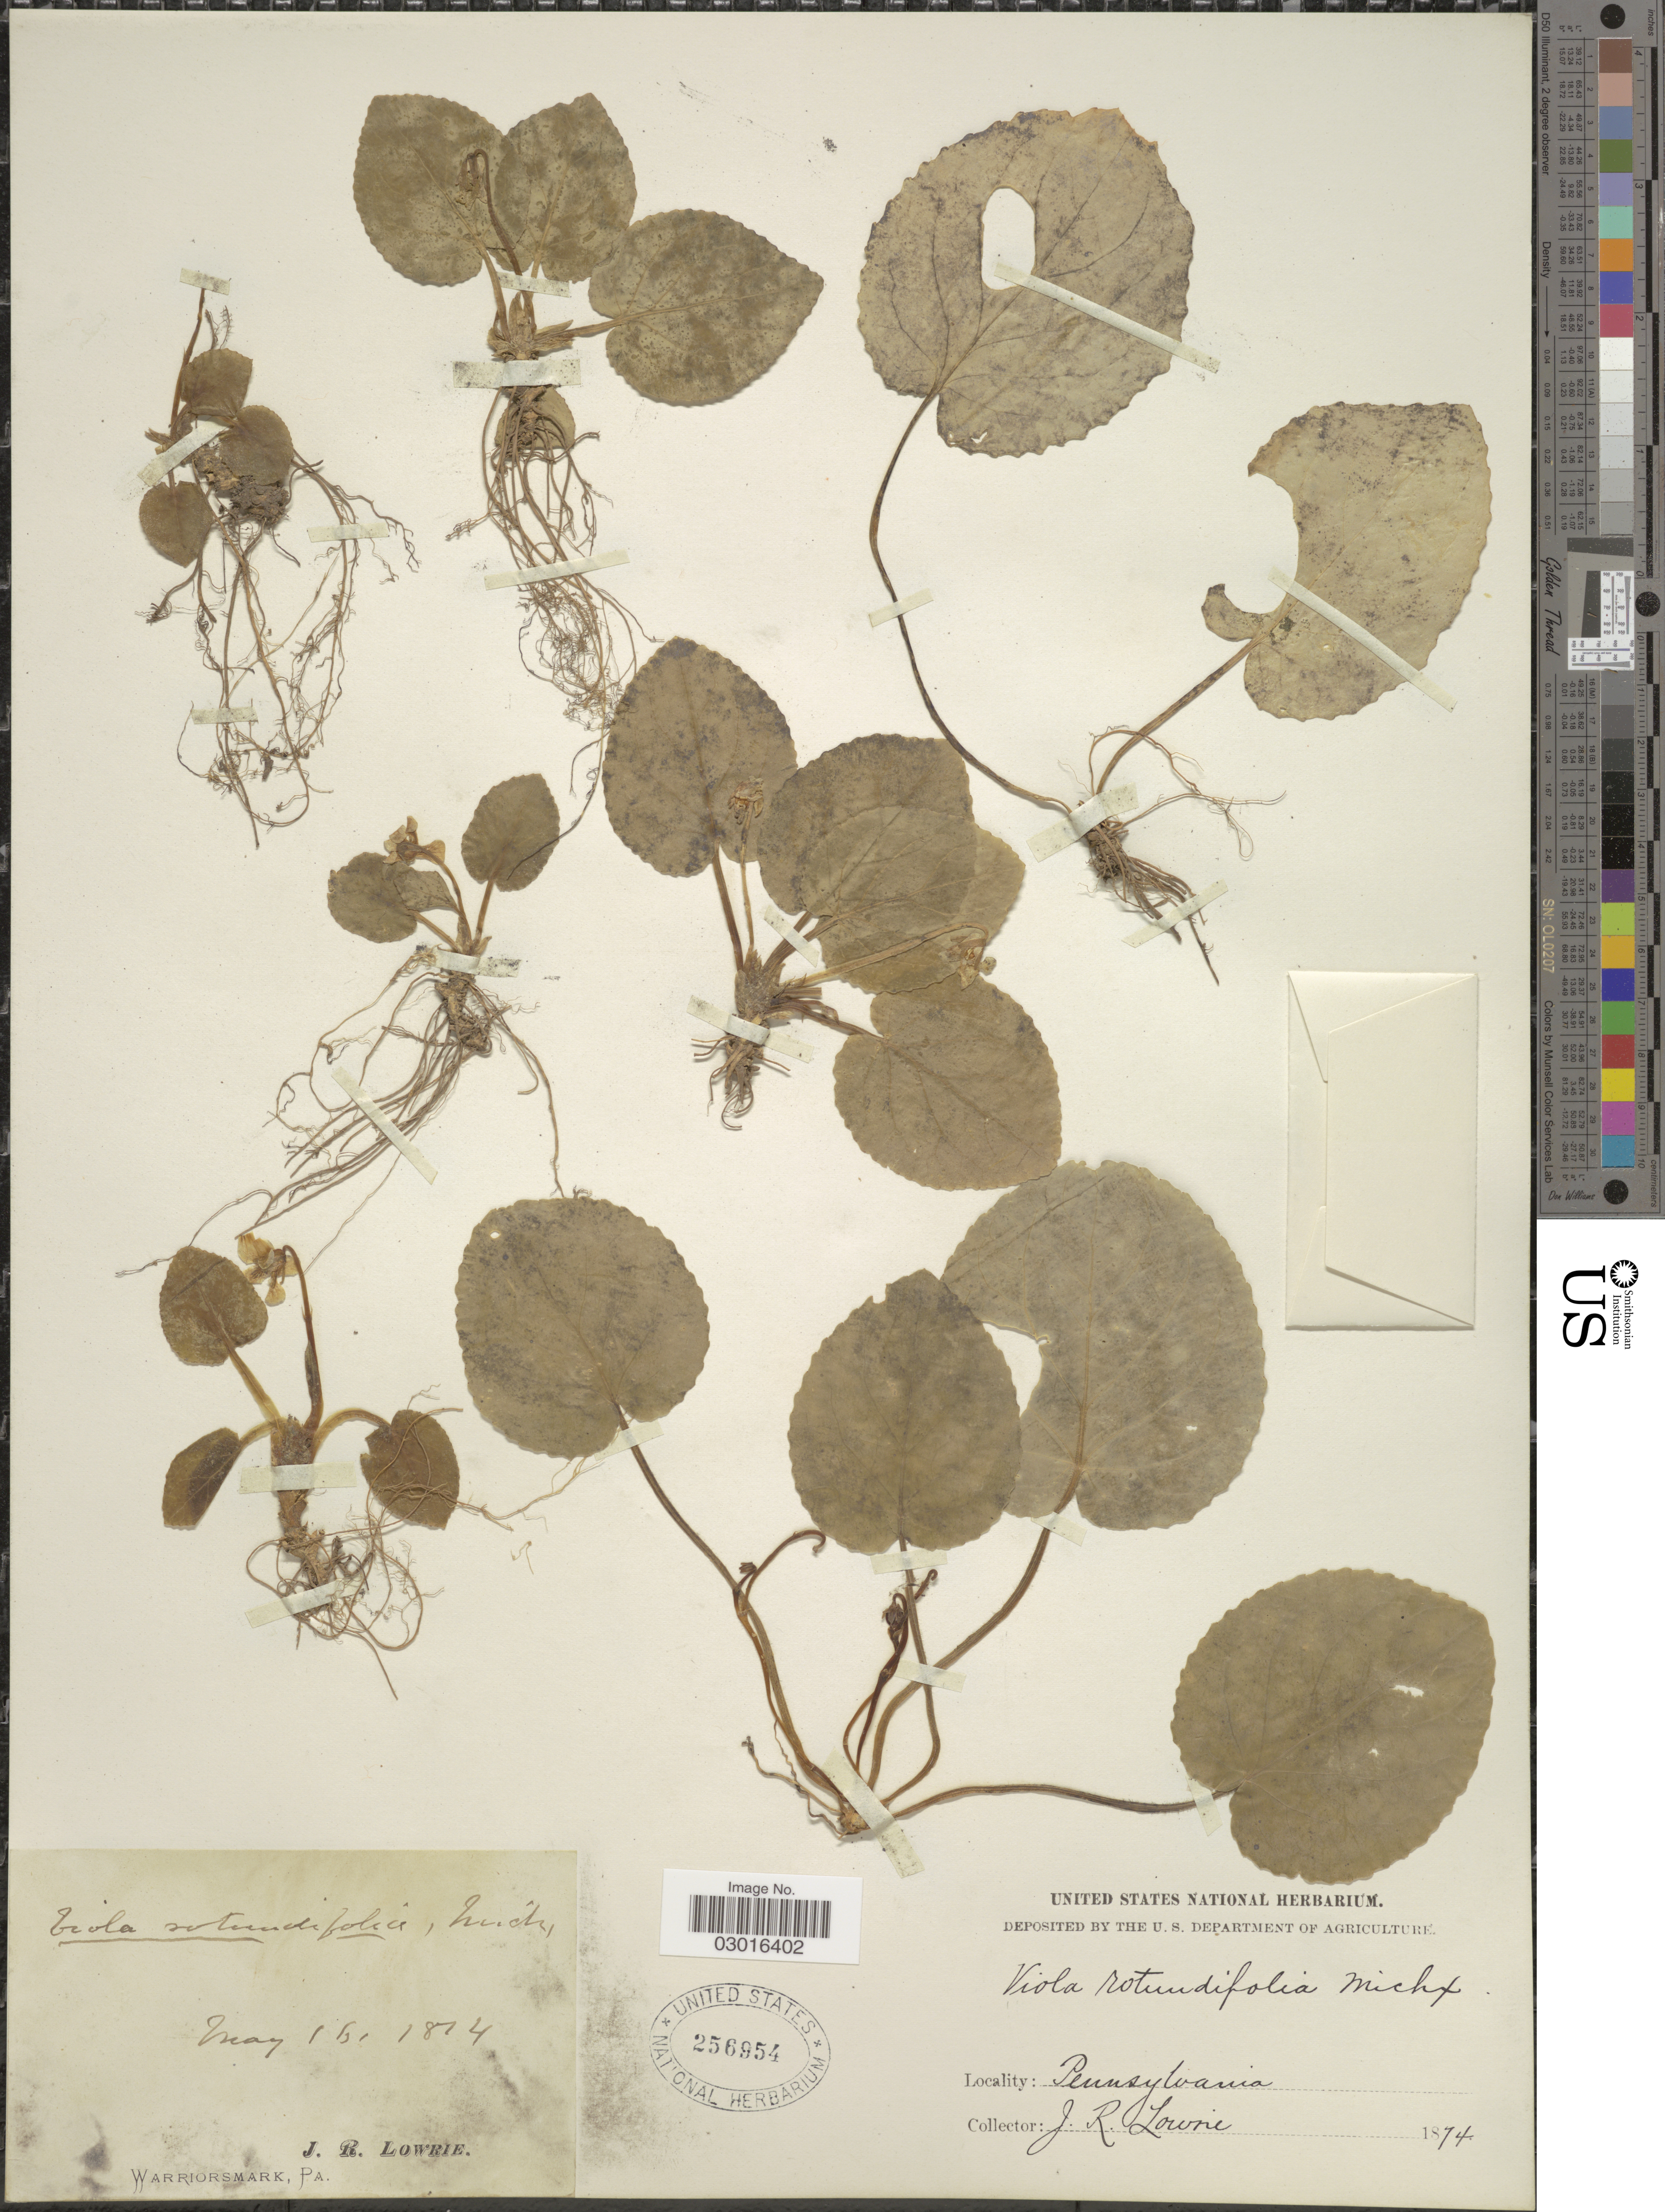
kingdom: Plantae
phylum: Tracheophyta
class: Magnoliopsida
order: Malpighiales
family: Violaceae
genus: Viola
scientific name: Viola rotundifolia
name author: Michx.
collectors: J. Lowrie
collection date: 1874-05-16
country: United States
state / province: Pennsylvania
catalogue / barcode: US 256954